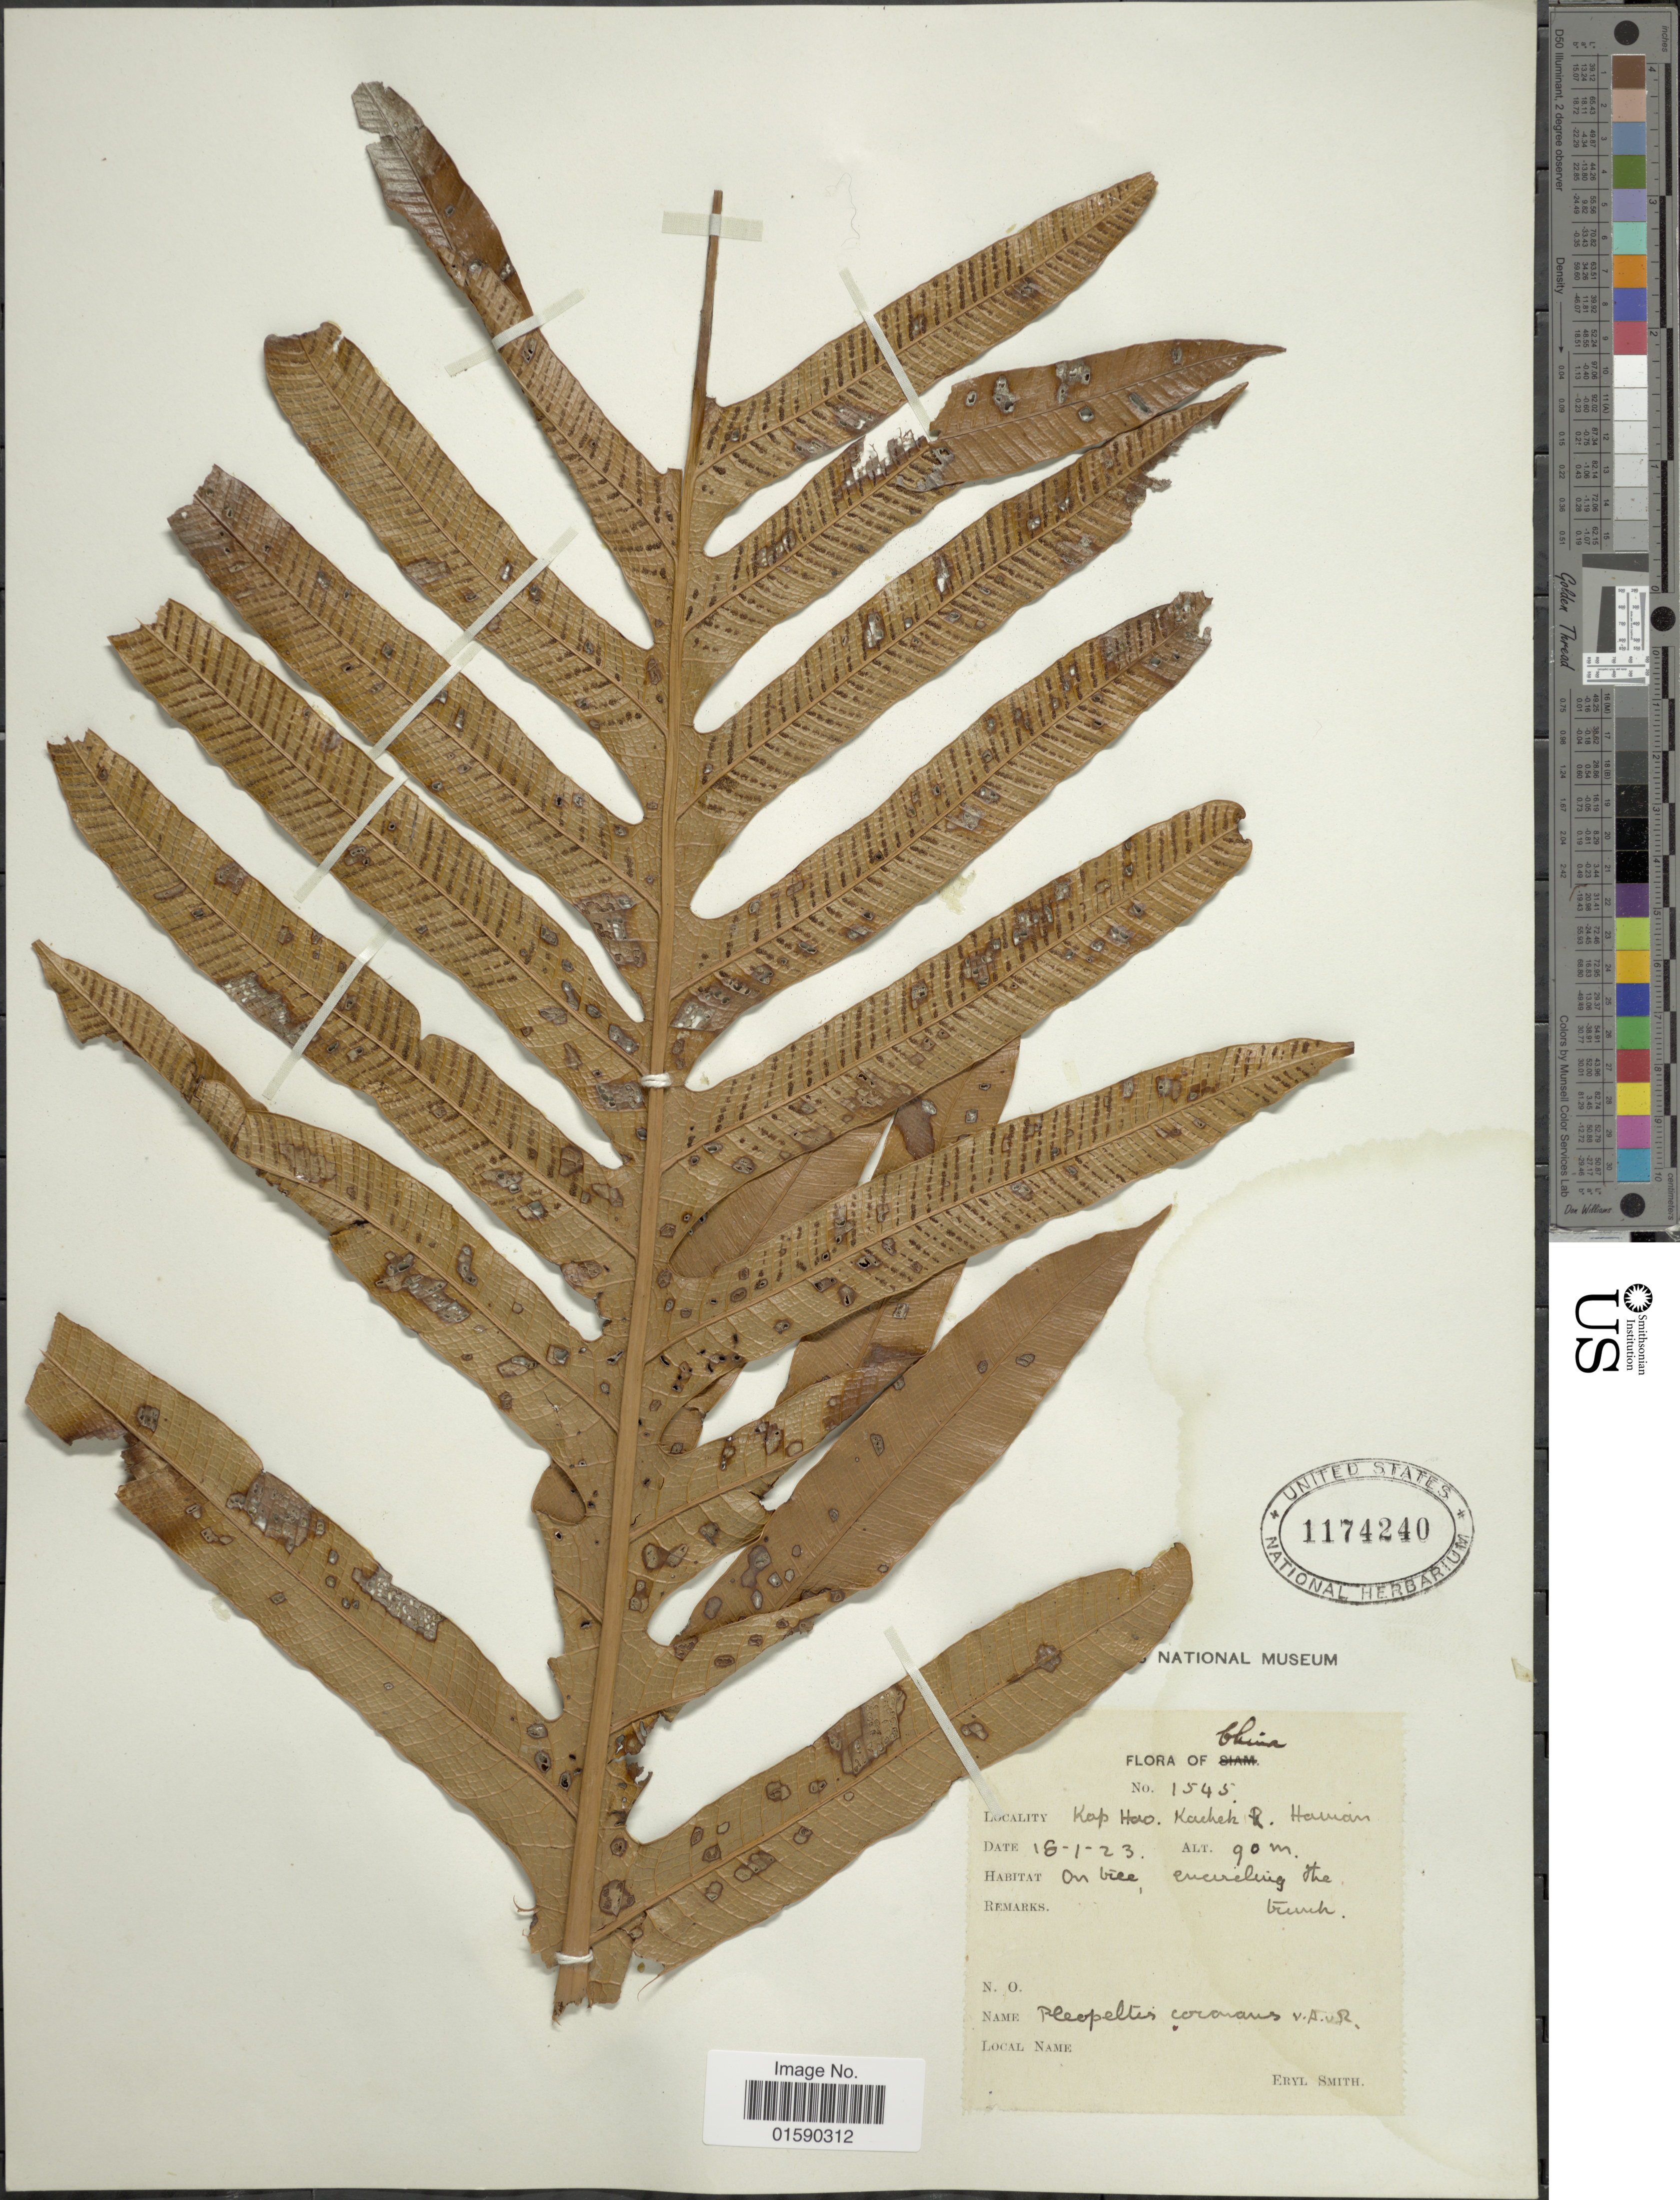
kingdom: Plantae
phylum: Tracheophyta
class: Polypodiopsida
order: Polypodiales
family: Polypodiaceae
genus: Aglaomorpha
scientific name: Aglaomorpha coronans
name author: (Wall. ex Mett.) Copel.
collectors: C. E. Smith Jr.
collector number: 1545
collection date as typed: Transcribed d/m/y: 18/1/23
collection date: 1923-01-18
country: China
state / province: Hainan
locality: Kap Hao, Kachek R. On tree.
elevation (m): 90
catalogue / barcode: US 1174240